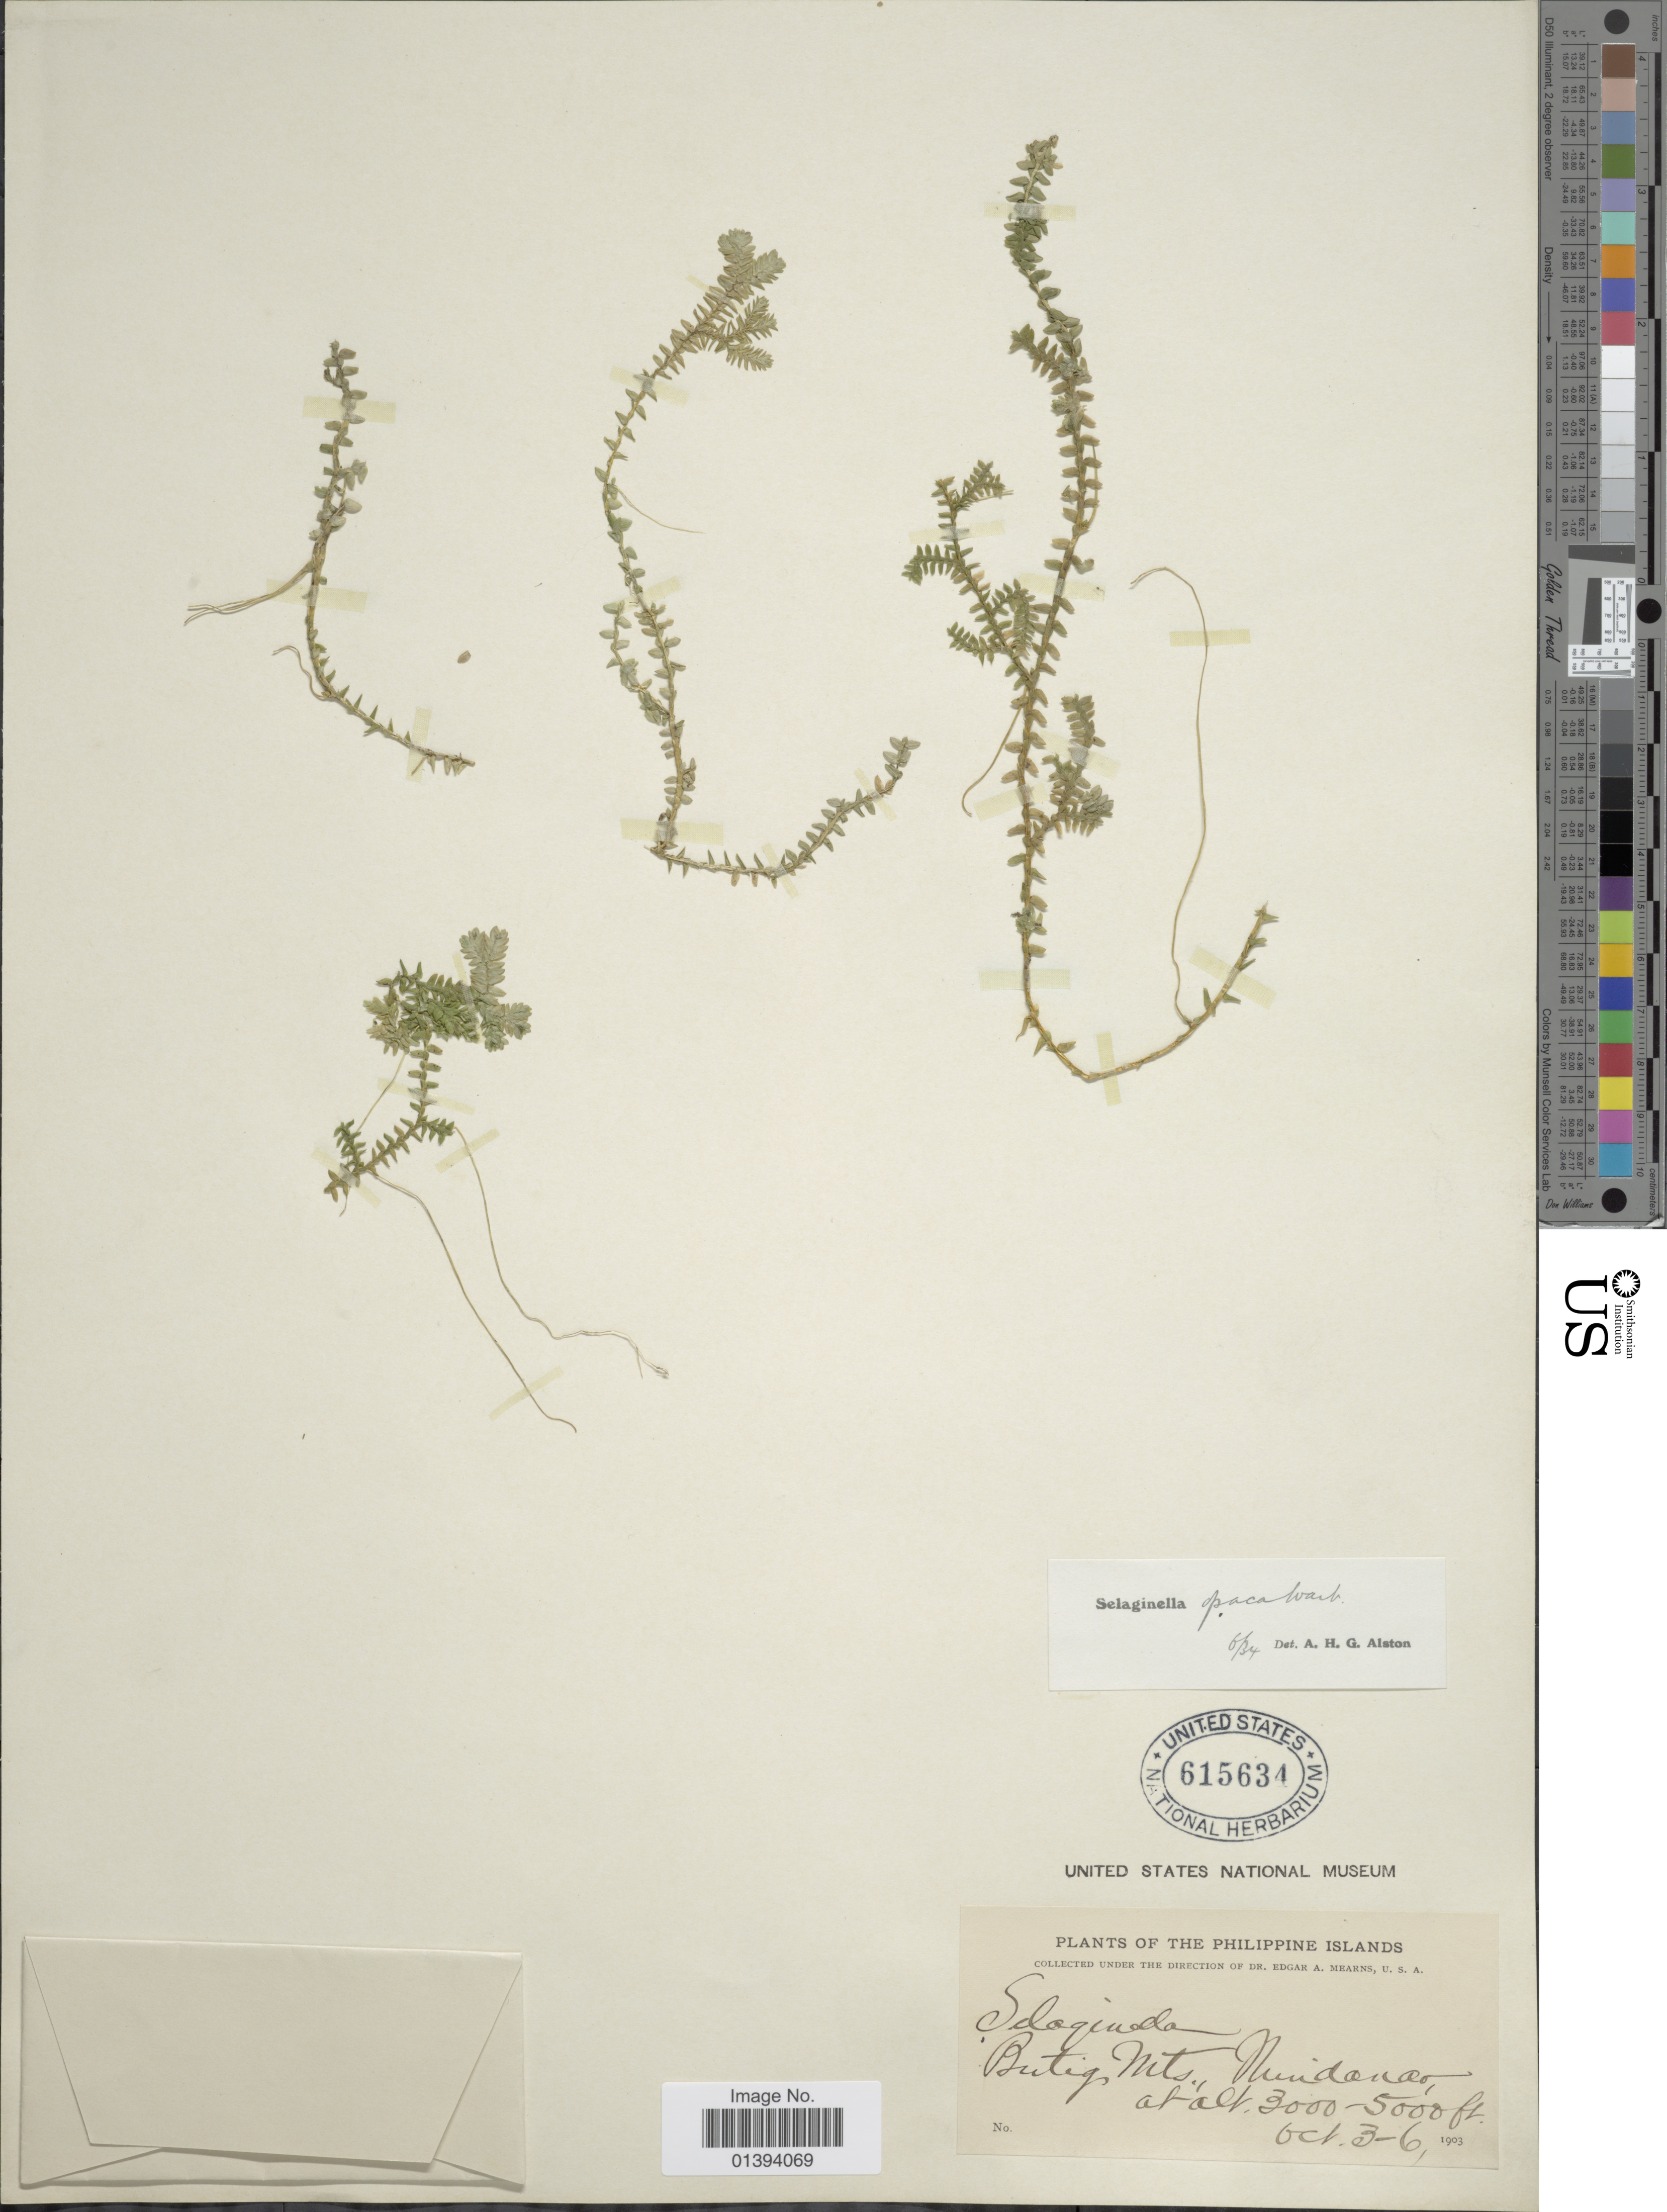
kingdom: Plantae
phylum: Tracheophyta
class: Lycopodiopsida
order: Selaginellales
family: Selaginellaceae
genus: Selaginella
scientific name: Selaginella opaca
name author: Warb.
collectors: E. A. Mearns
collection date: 1903-10-03/1903-10-06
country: Philippines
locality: Butiq Mts., Mindanao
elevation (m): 914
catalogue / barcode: US 615634